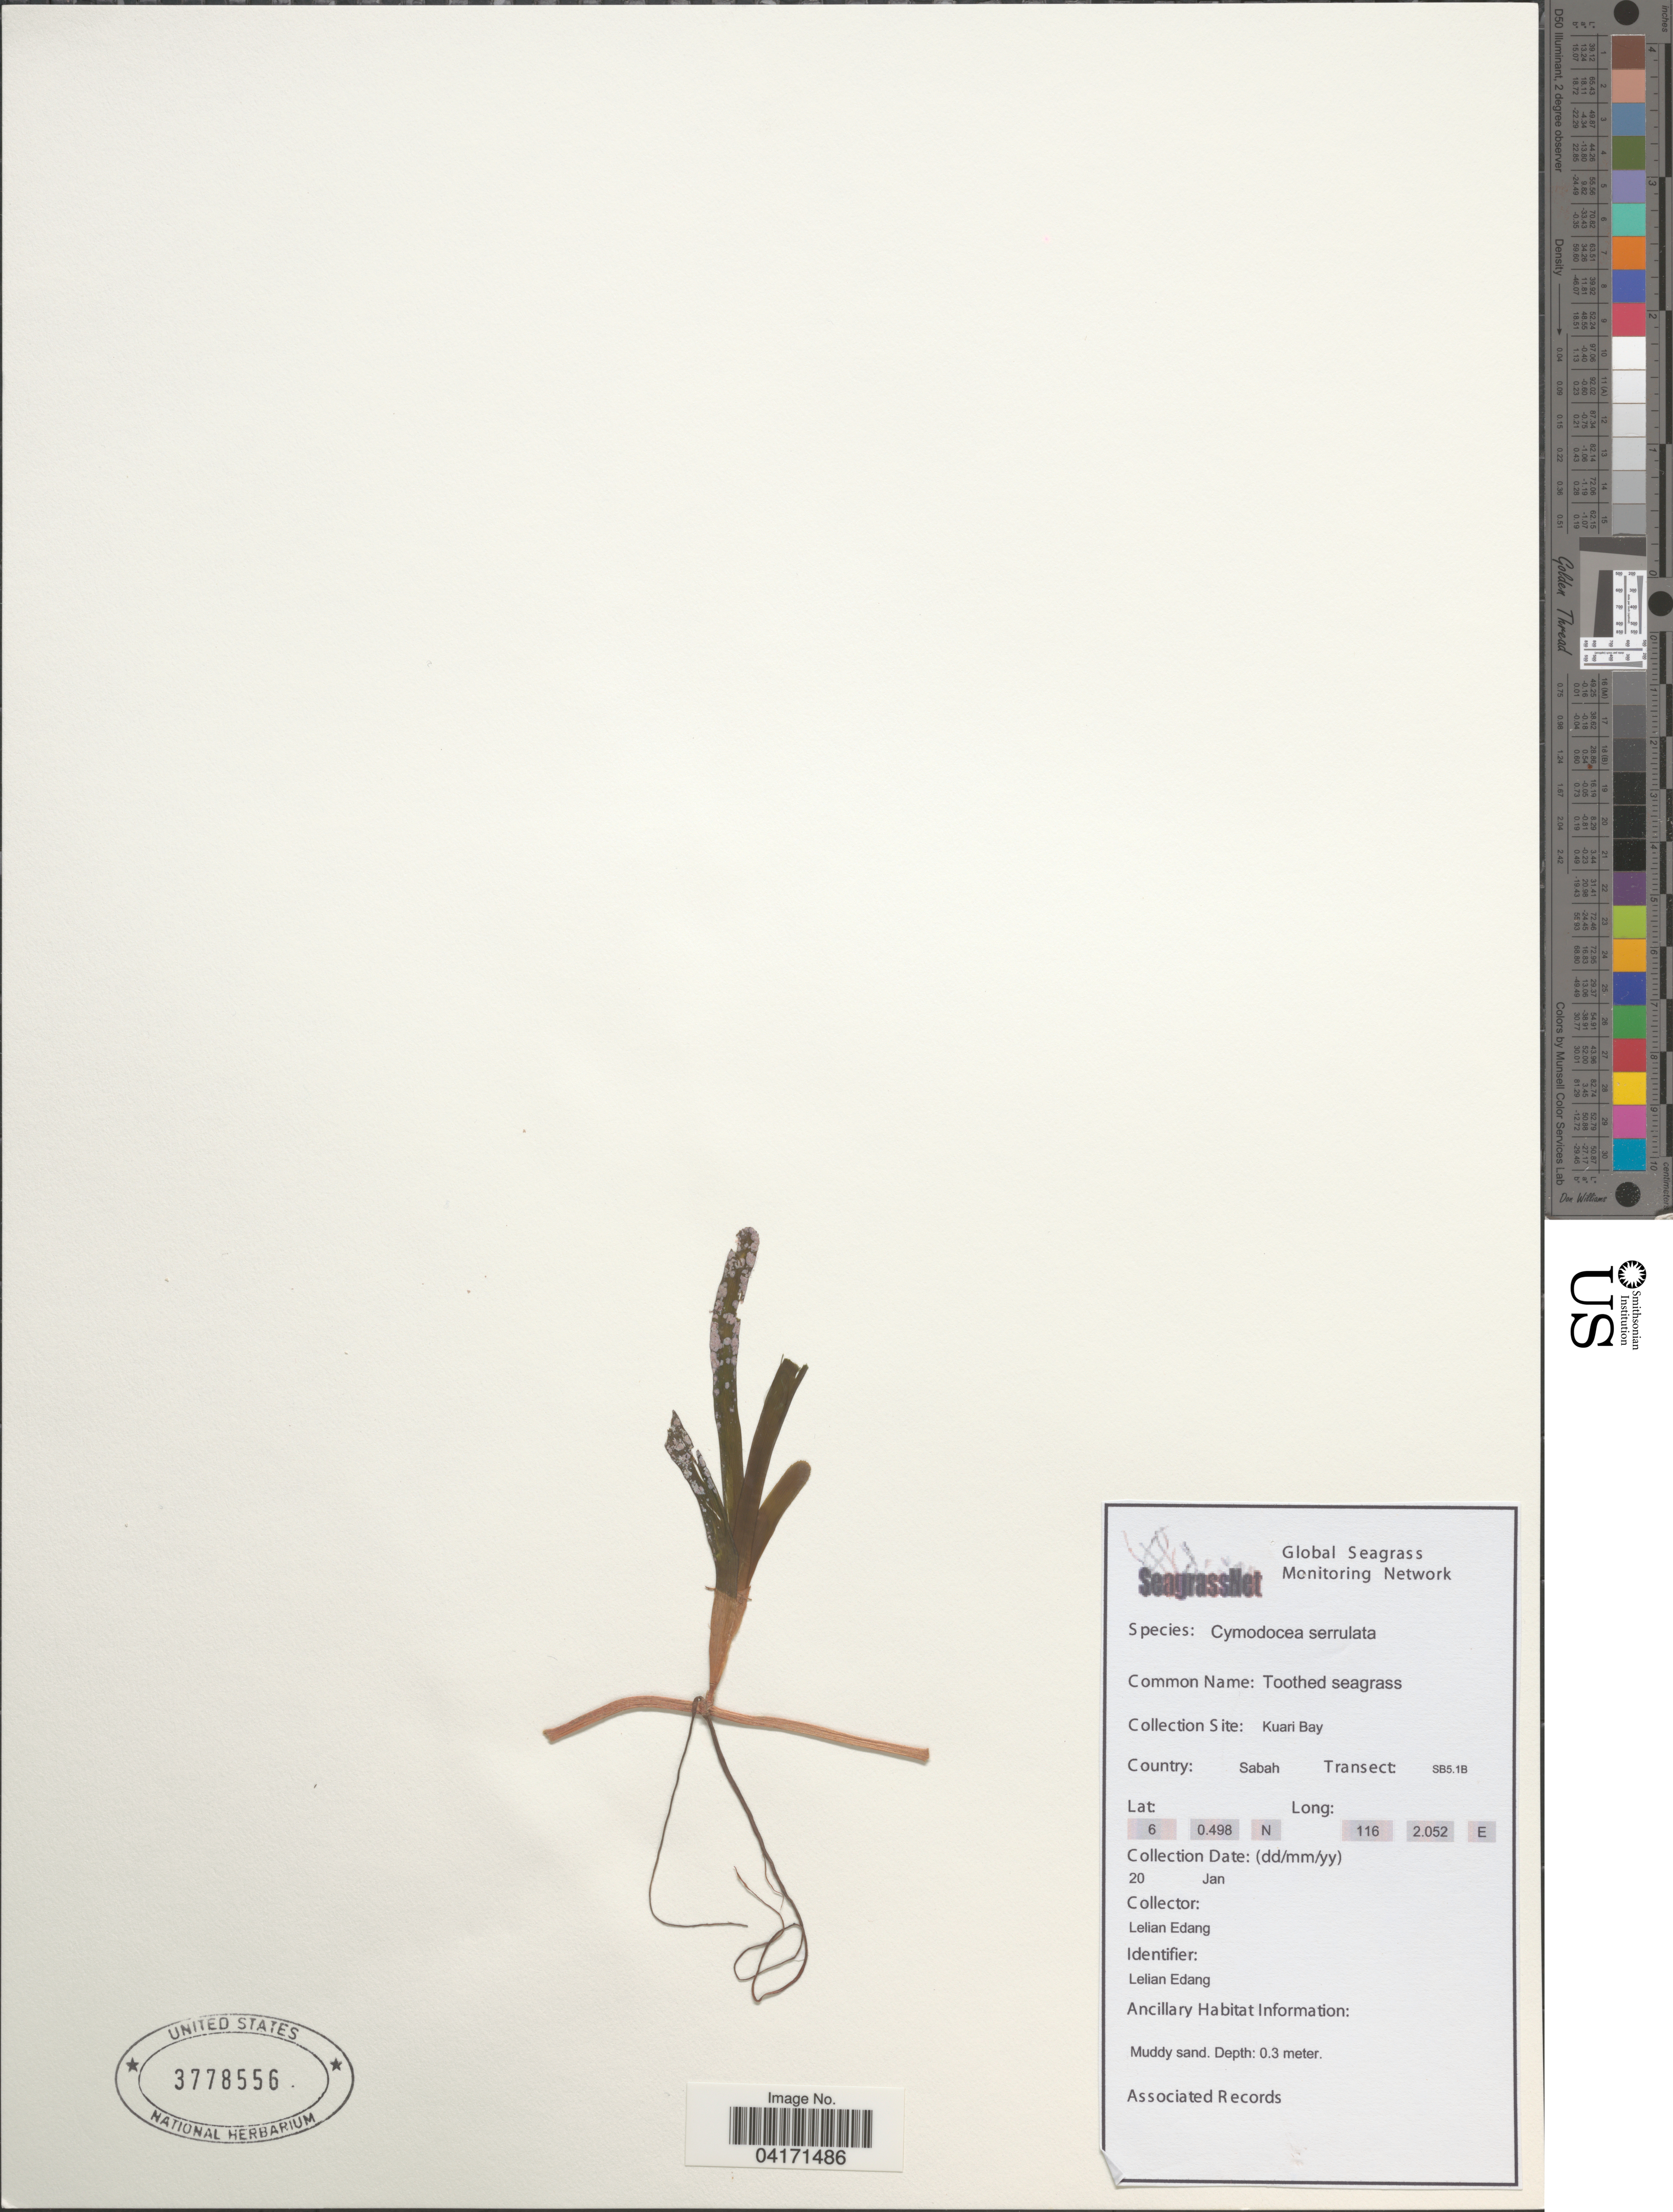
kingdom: Plantae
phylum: Tracheophyta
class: Liliopsida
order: Alismatales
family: Cymodoceaceae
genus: Cymodocea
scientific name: Cymodocea serrulata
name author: (R. Br.) Magnus & Ashers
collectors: L. Edang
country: Malaysia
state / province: Sabah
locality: Kuari Bay. Transect: SB5.1B.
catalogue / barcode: US 3778556